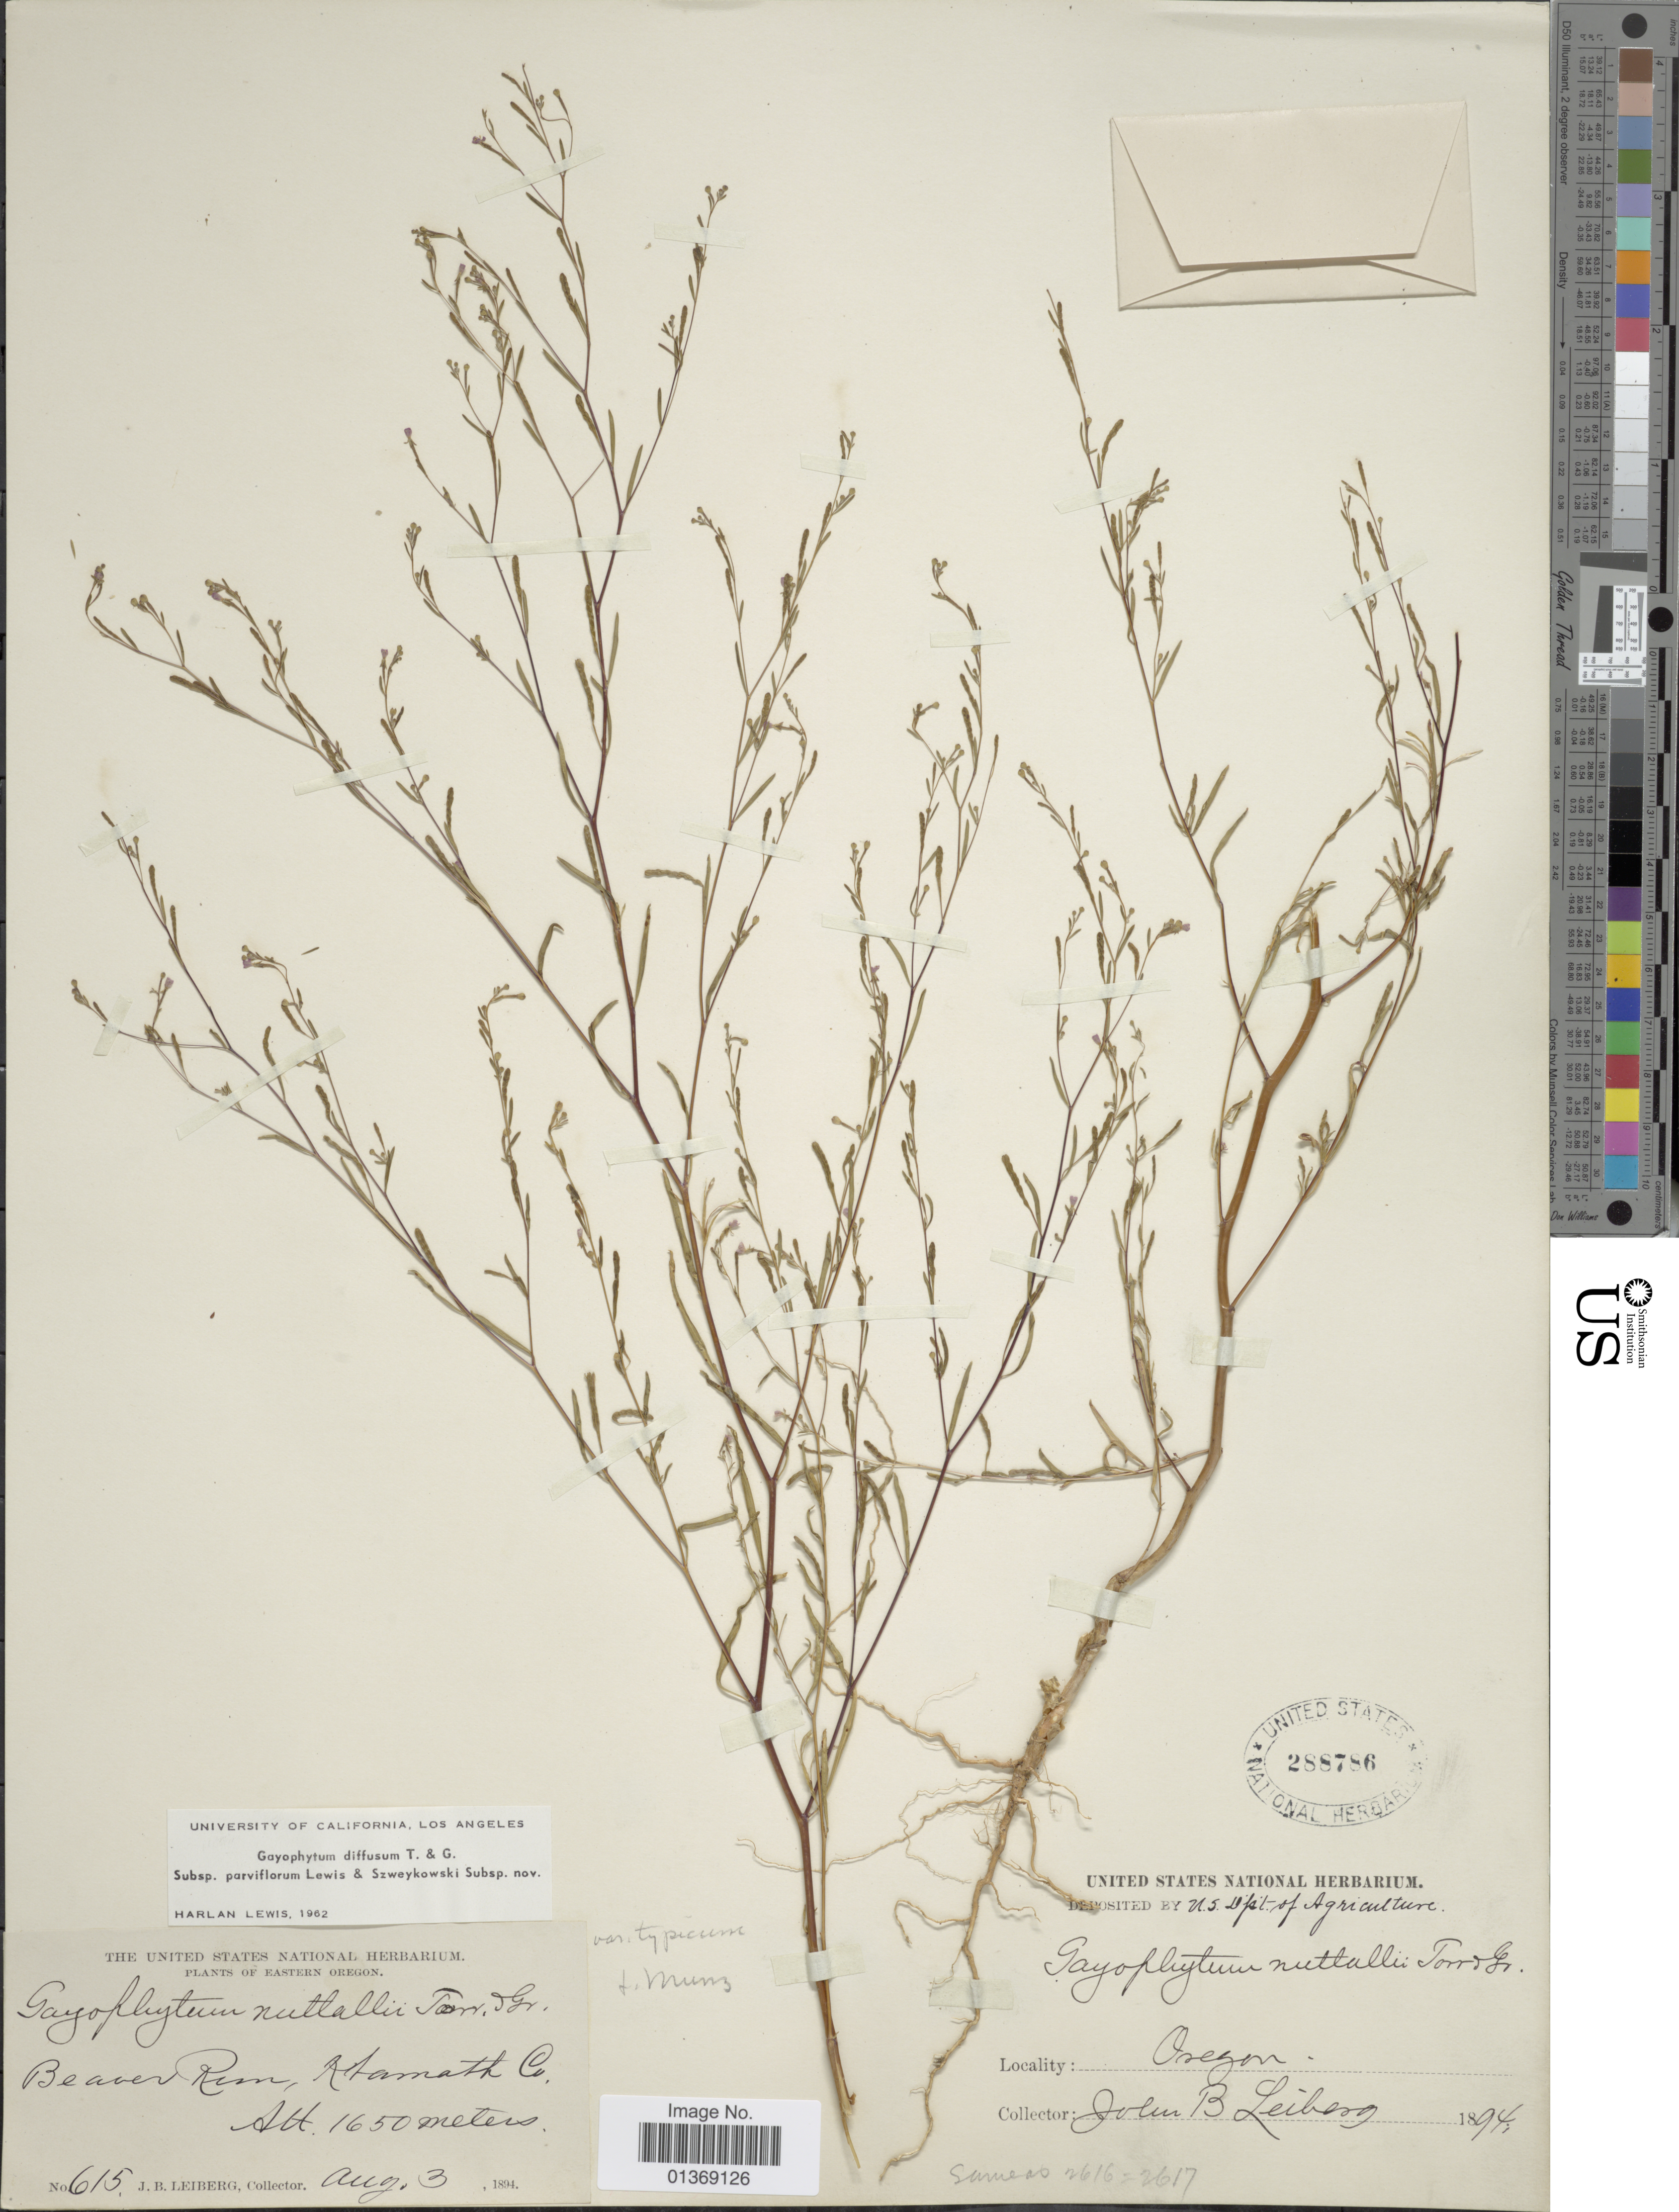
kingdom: Plantae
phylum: Tracheophyta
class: Magnoliopsida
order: Myrtales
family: Onagraceae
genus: Gayophytum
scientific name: Gayophytum diffusum subsp. parviflorum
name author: F. H. Lewis & Szweyk.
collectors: J. B. Leiberg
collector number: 615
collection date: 1894-08-03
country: United States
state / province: Oregon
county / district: Klamath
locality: Eastern Oregon, Beaver Rim, Klamath Co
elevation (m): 1650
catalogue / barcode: US 288786